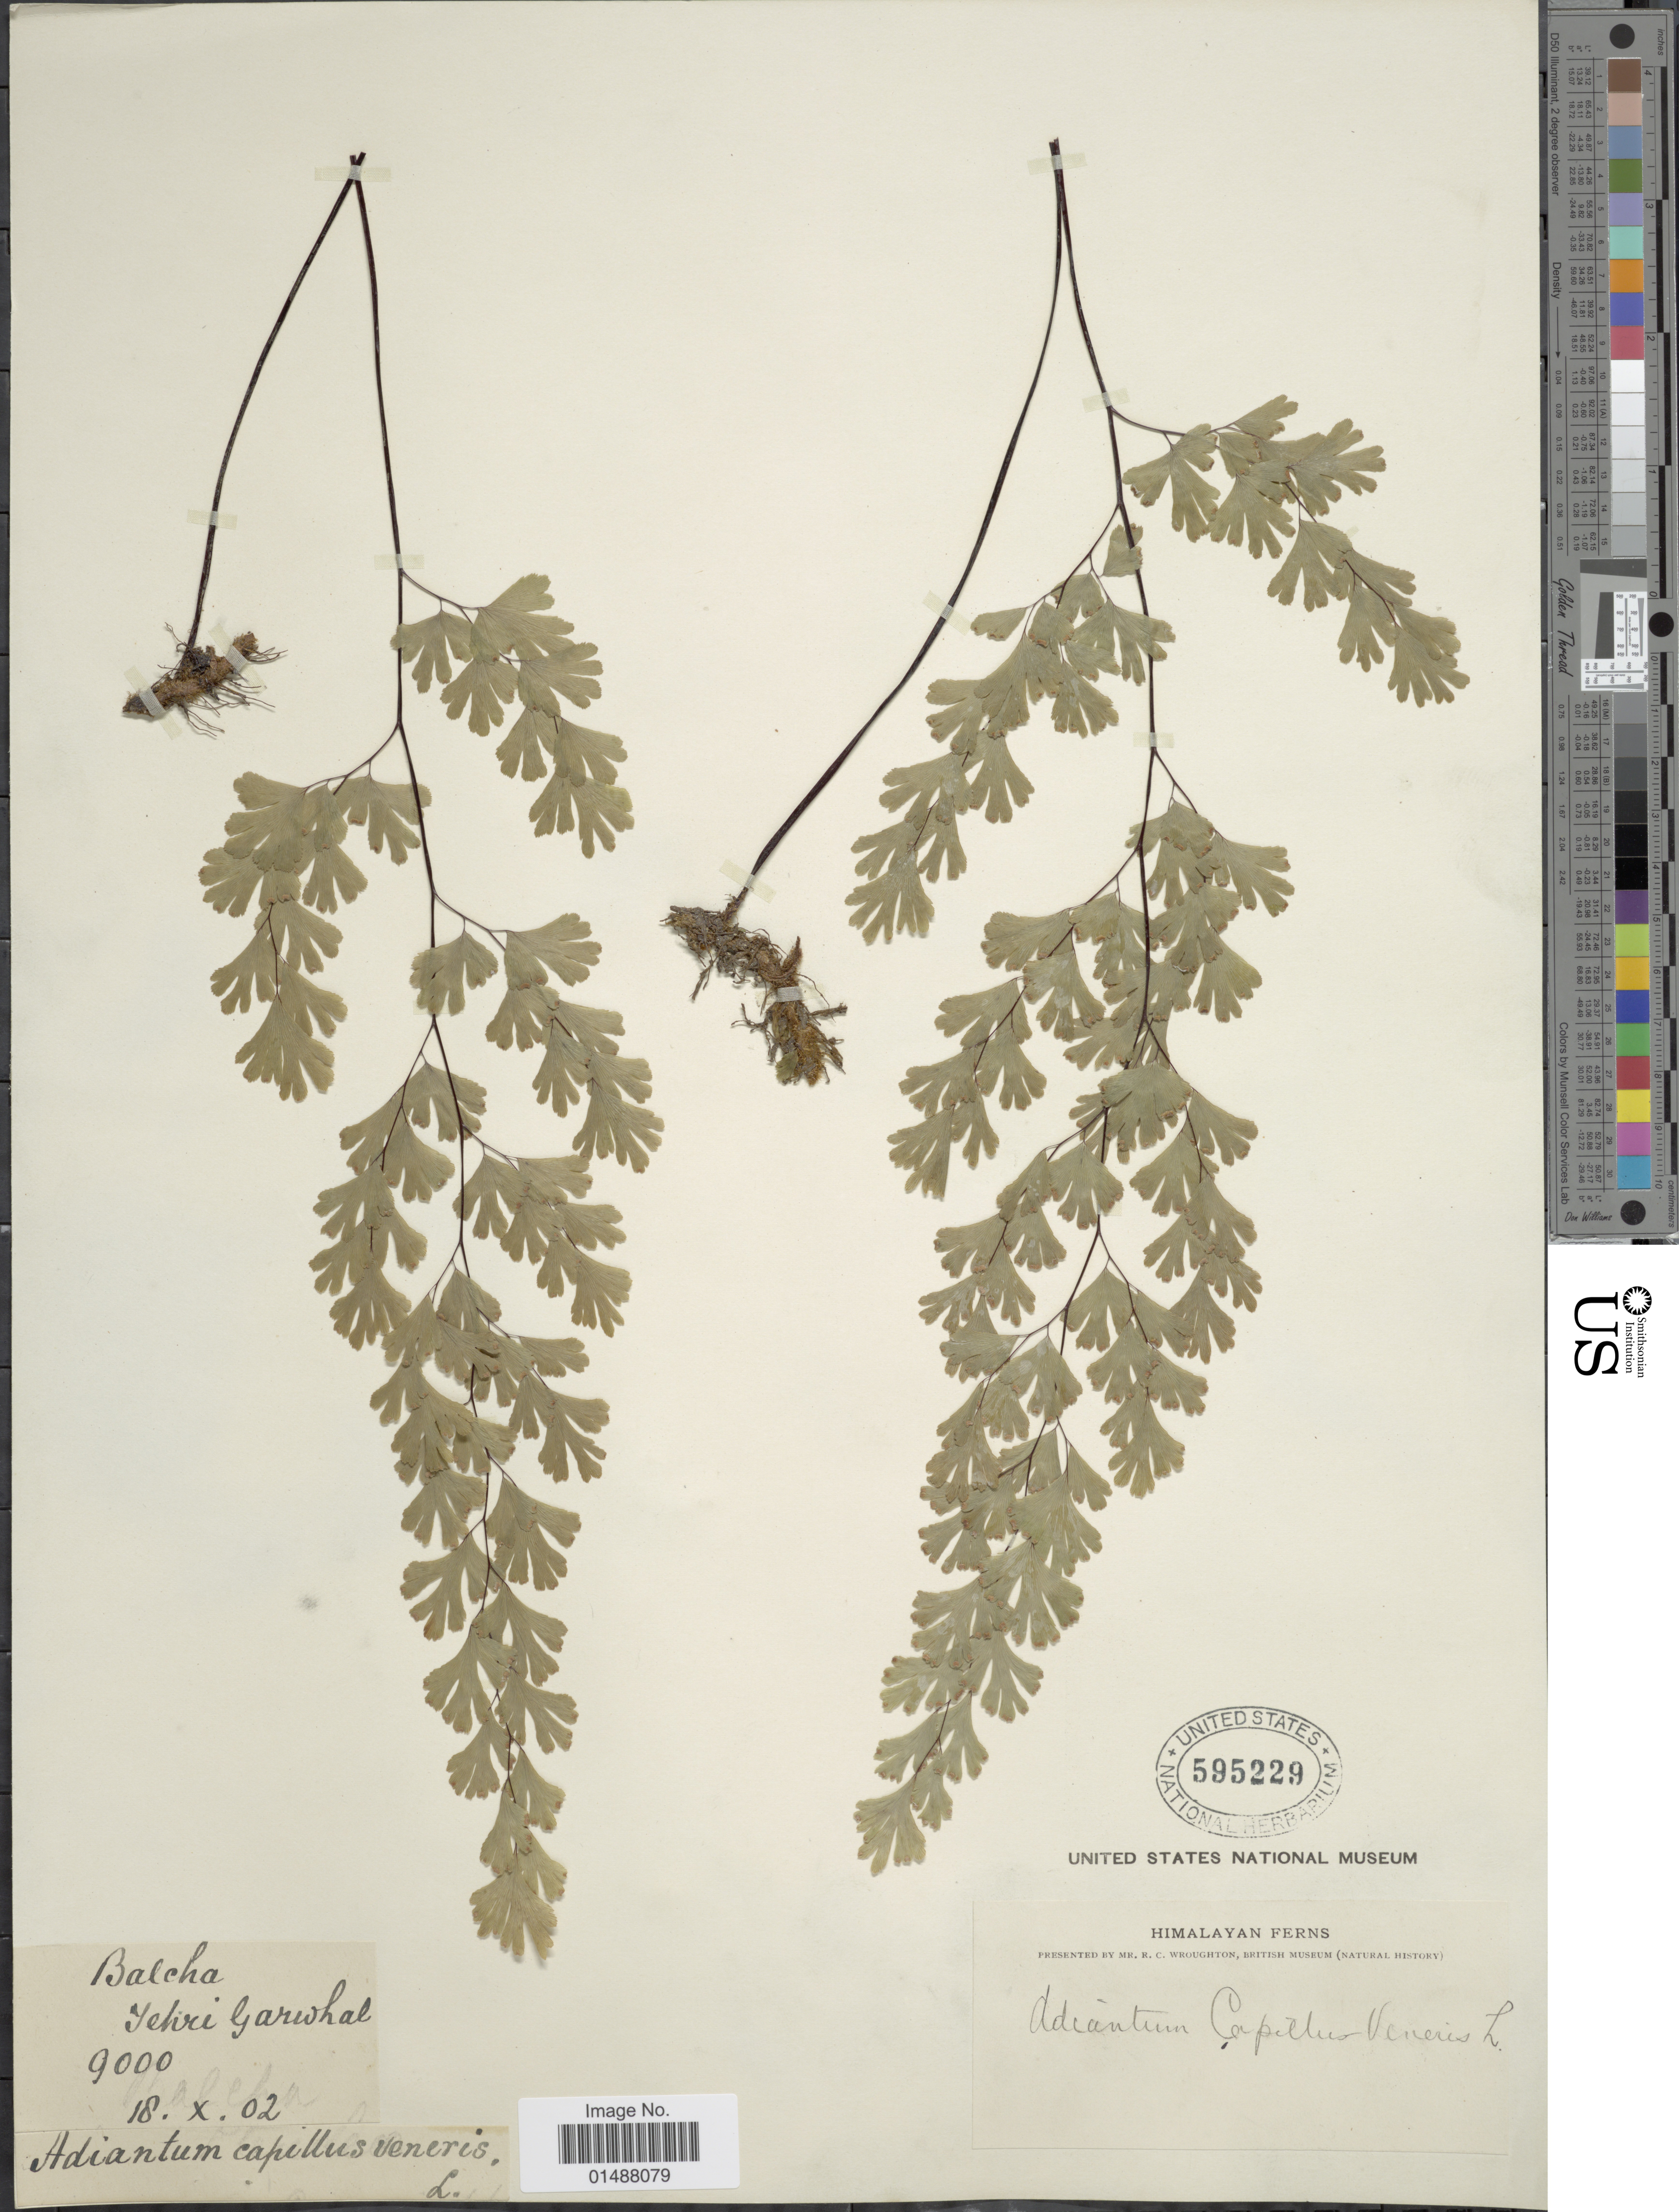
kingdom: Plantae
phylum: Tracheophyta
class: Polypodiopsida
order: Polypodiales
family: Pteridaceae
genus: Adiantum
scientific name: Adiantum capillus-veneris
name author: L.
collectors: R. Wroughton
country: India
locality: Himalaya, Balcha Tehri Garwhal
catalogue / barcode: US 595229